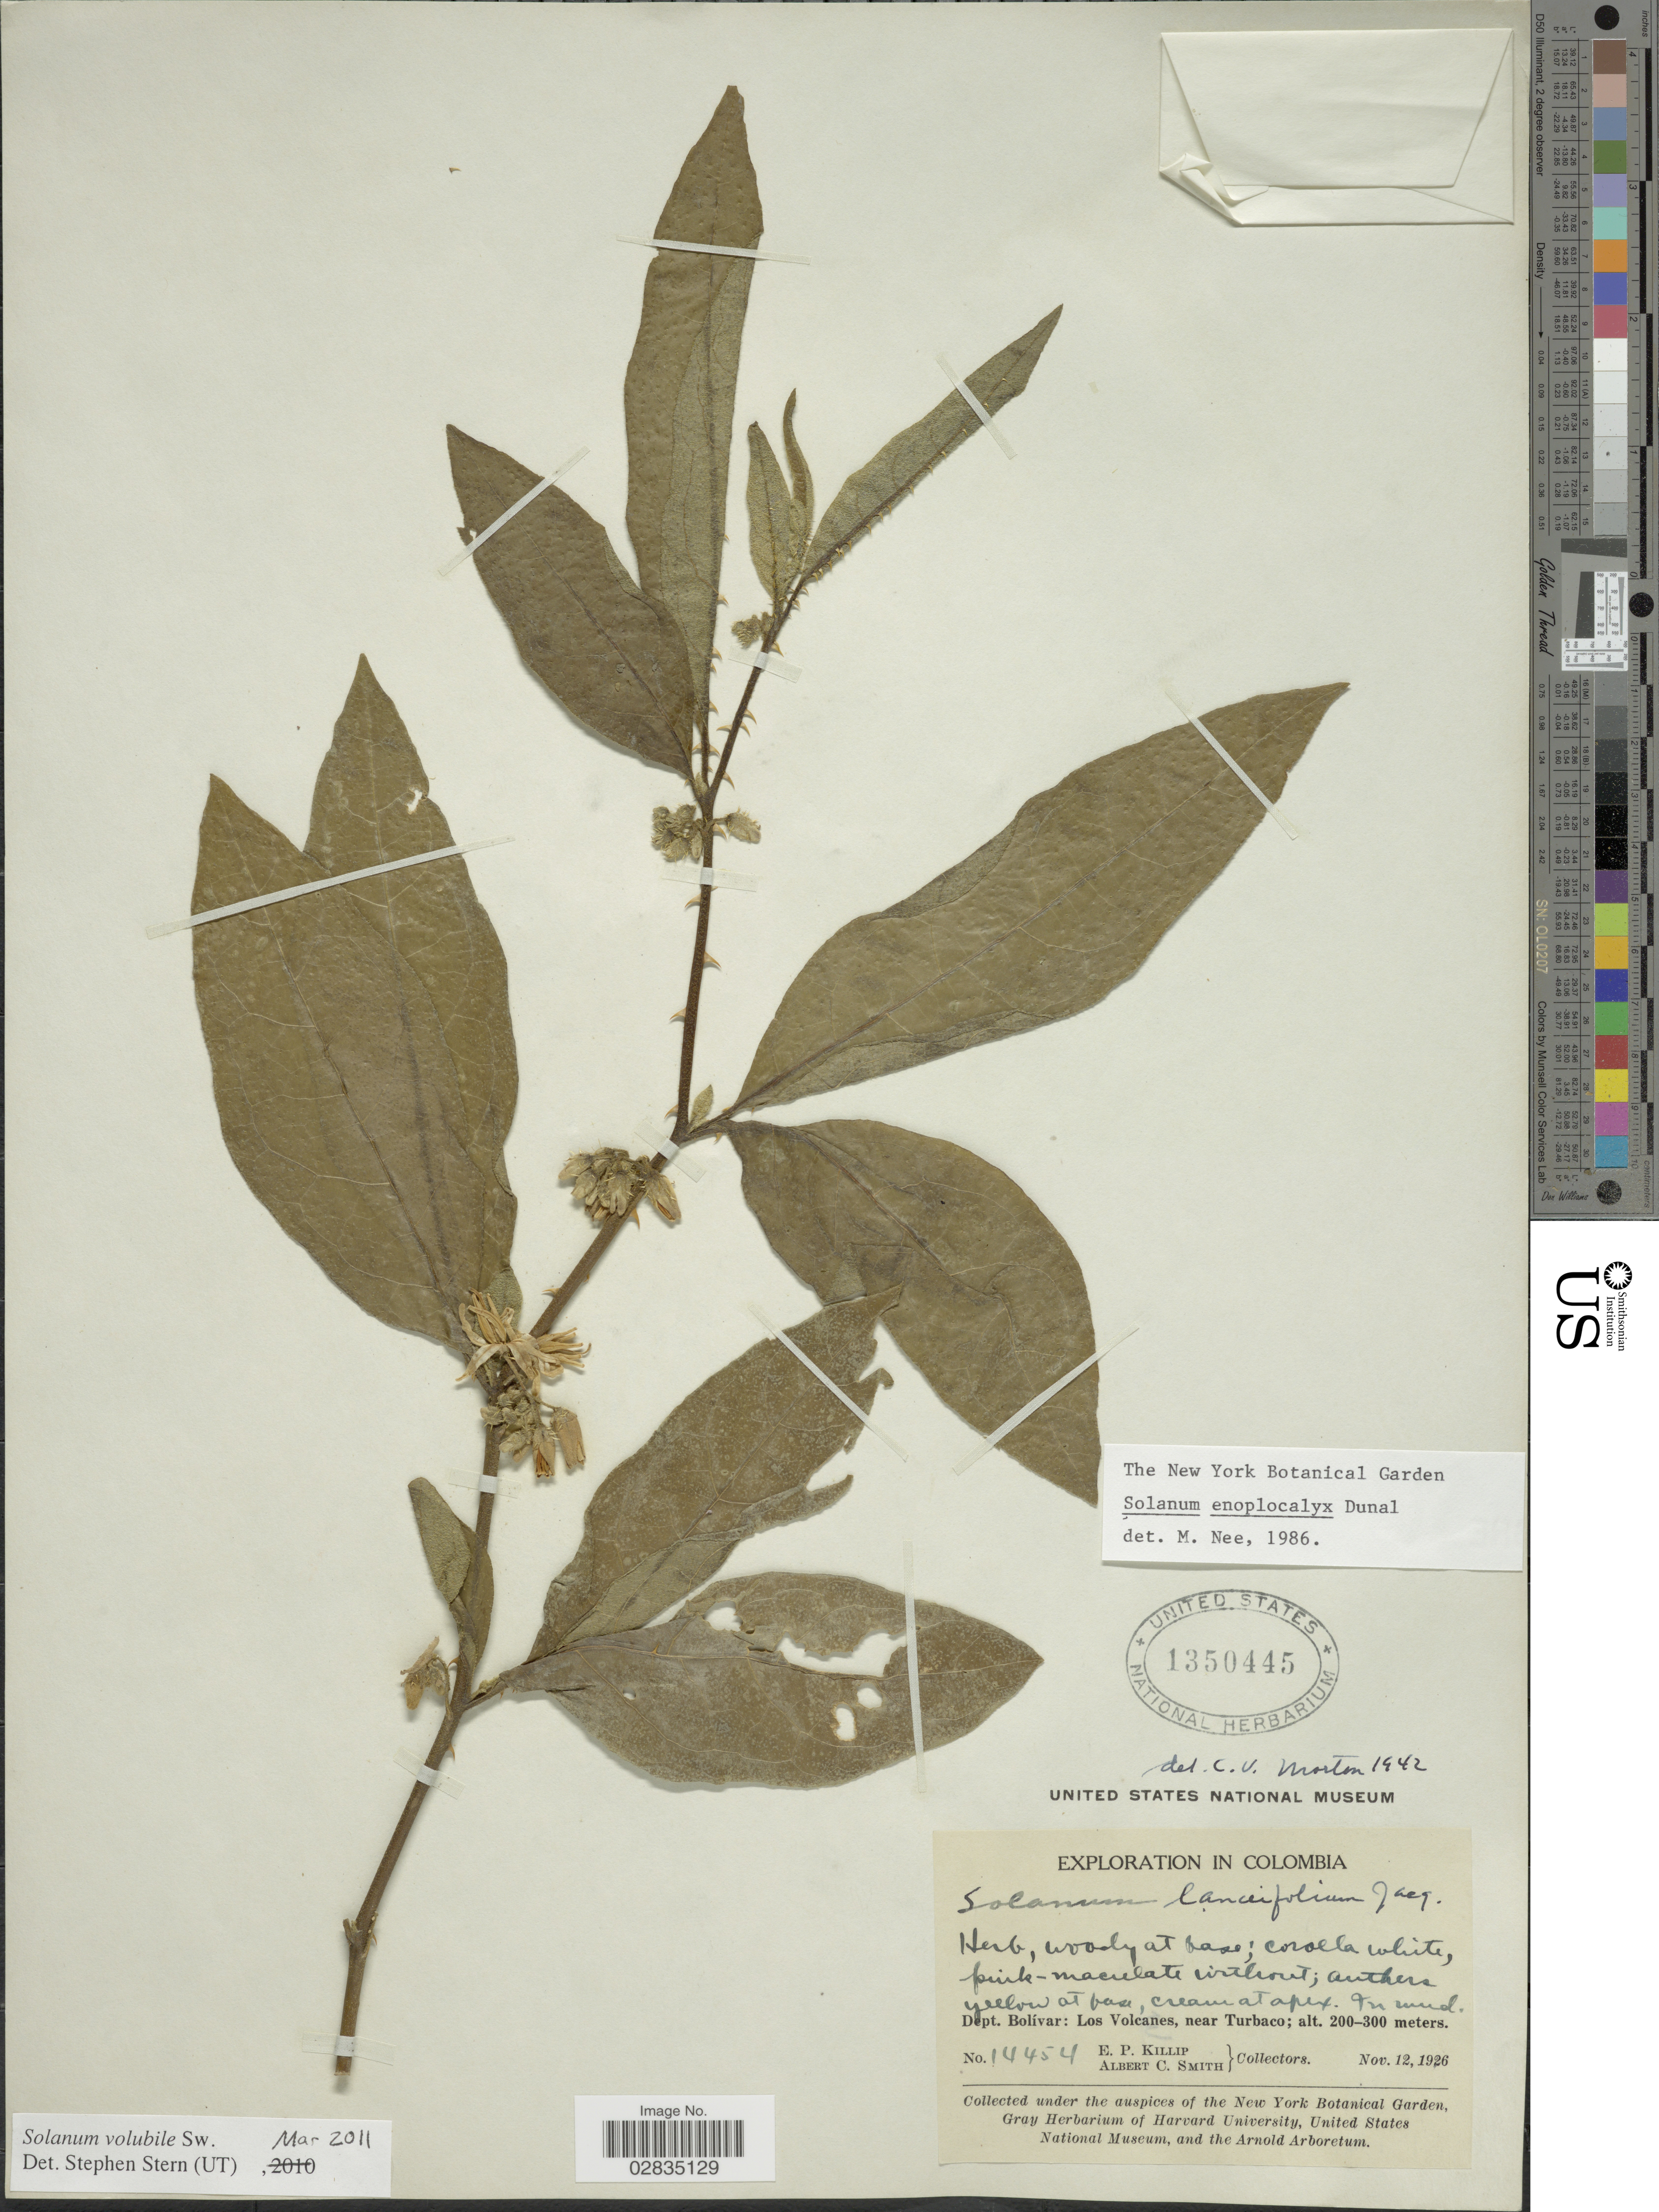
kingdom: Plantae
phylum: Tracheophyta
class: Magnoliopsida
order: Solanales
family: Solanaceae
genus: Solanum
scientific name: Solanum volubile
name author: Sw.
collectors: E. P. Killip & A. C. Smith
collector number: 14454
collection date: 1926-11-12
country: Colombia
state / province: Bolívar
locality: Dept. Bolívar: Los Volcanes, near Turbaco.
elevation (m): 200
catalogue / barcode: US 1350445